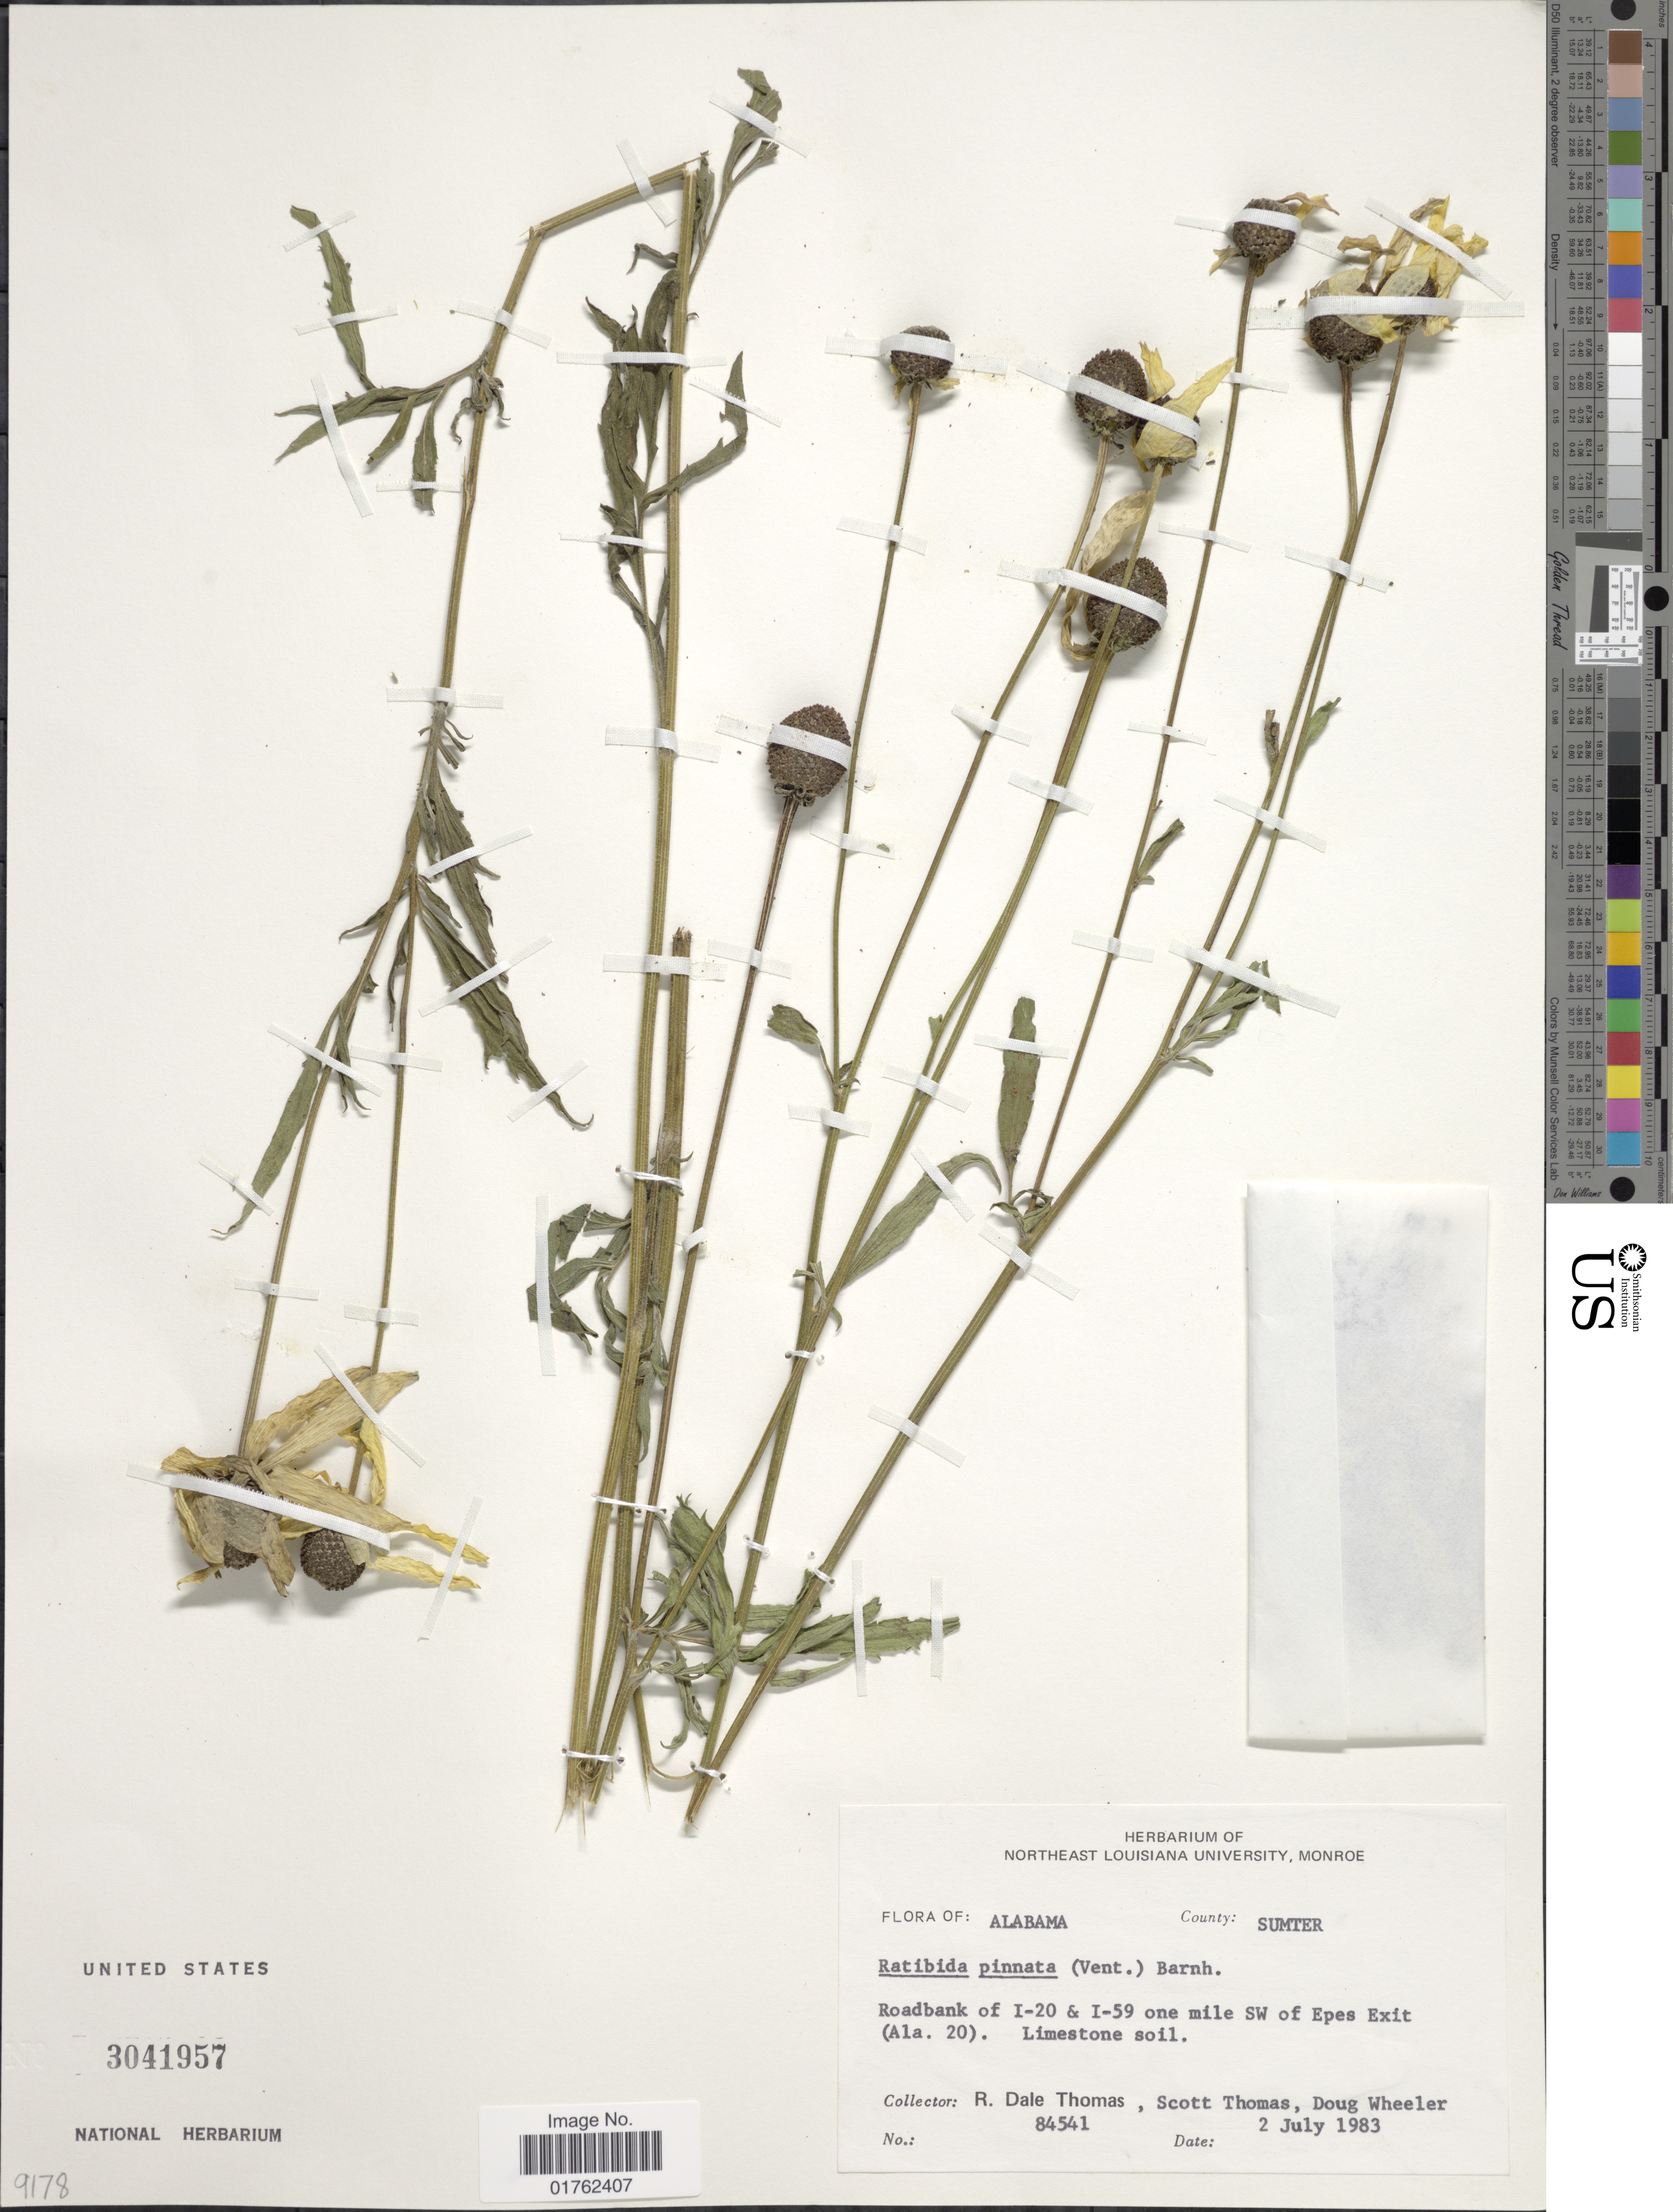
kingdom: Plantae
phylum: Tracheophyta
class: Magnoliopsida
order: Asterales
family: Asteraceae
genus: Ratibida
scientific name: Ratibida pinnata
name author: (Vent.) Barnhart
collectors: R. Thomas, S. Thomas & D. Wheeler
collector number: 84541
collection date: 1983-07-02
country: United States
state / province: Alabama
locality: County: Sumter. Roadbank of I-20 one miles SW of Epes Exit (Ala. 20)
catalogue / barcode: US 3041957